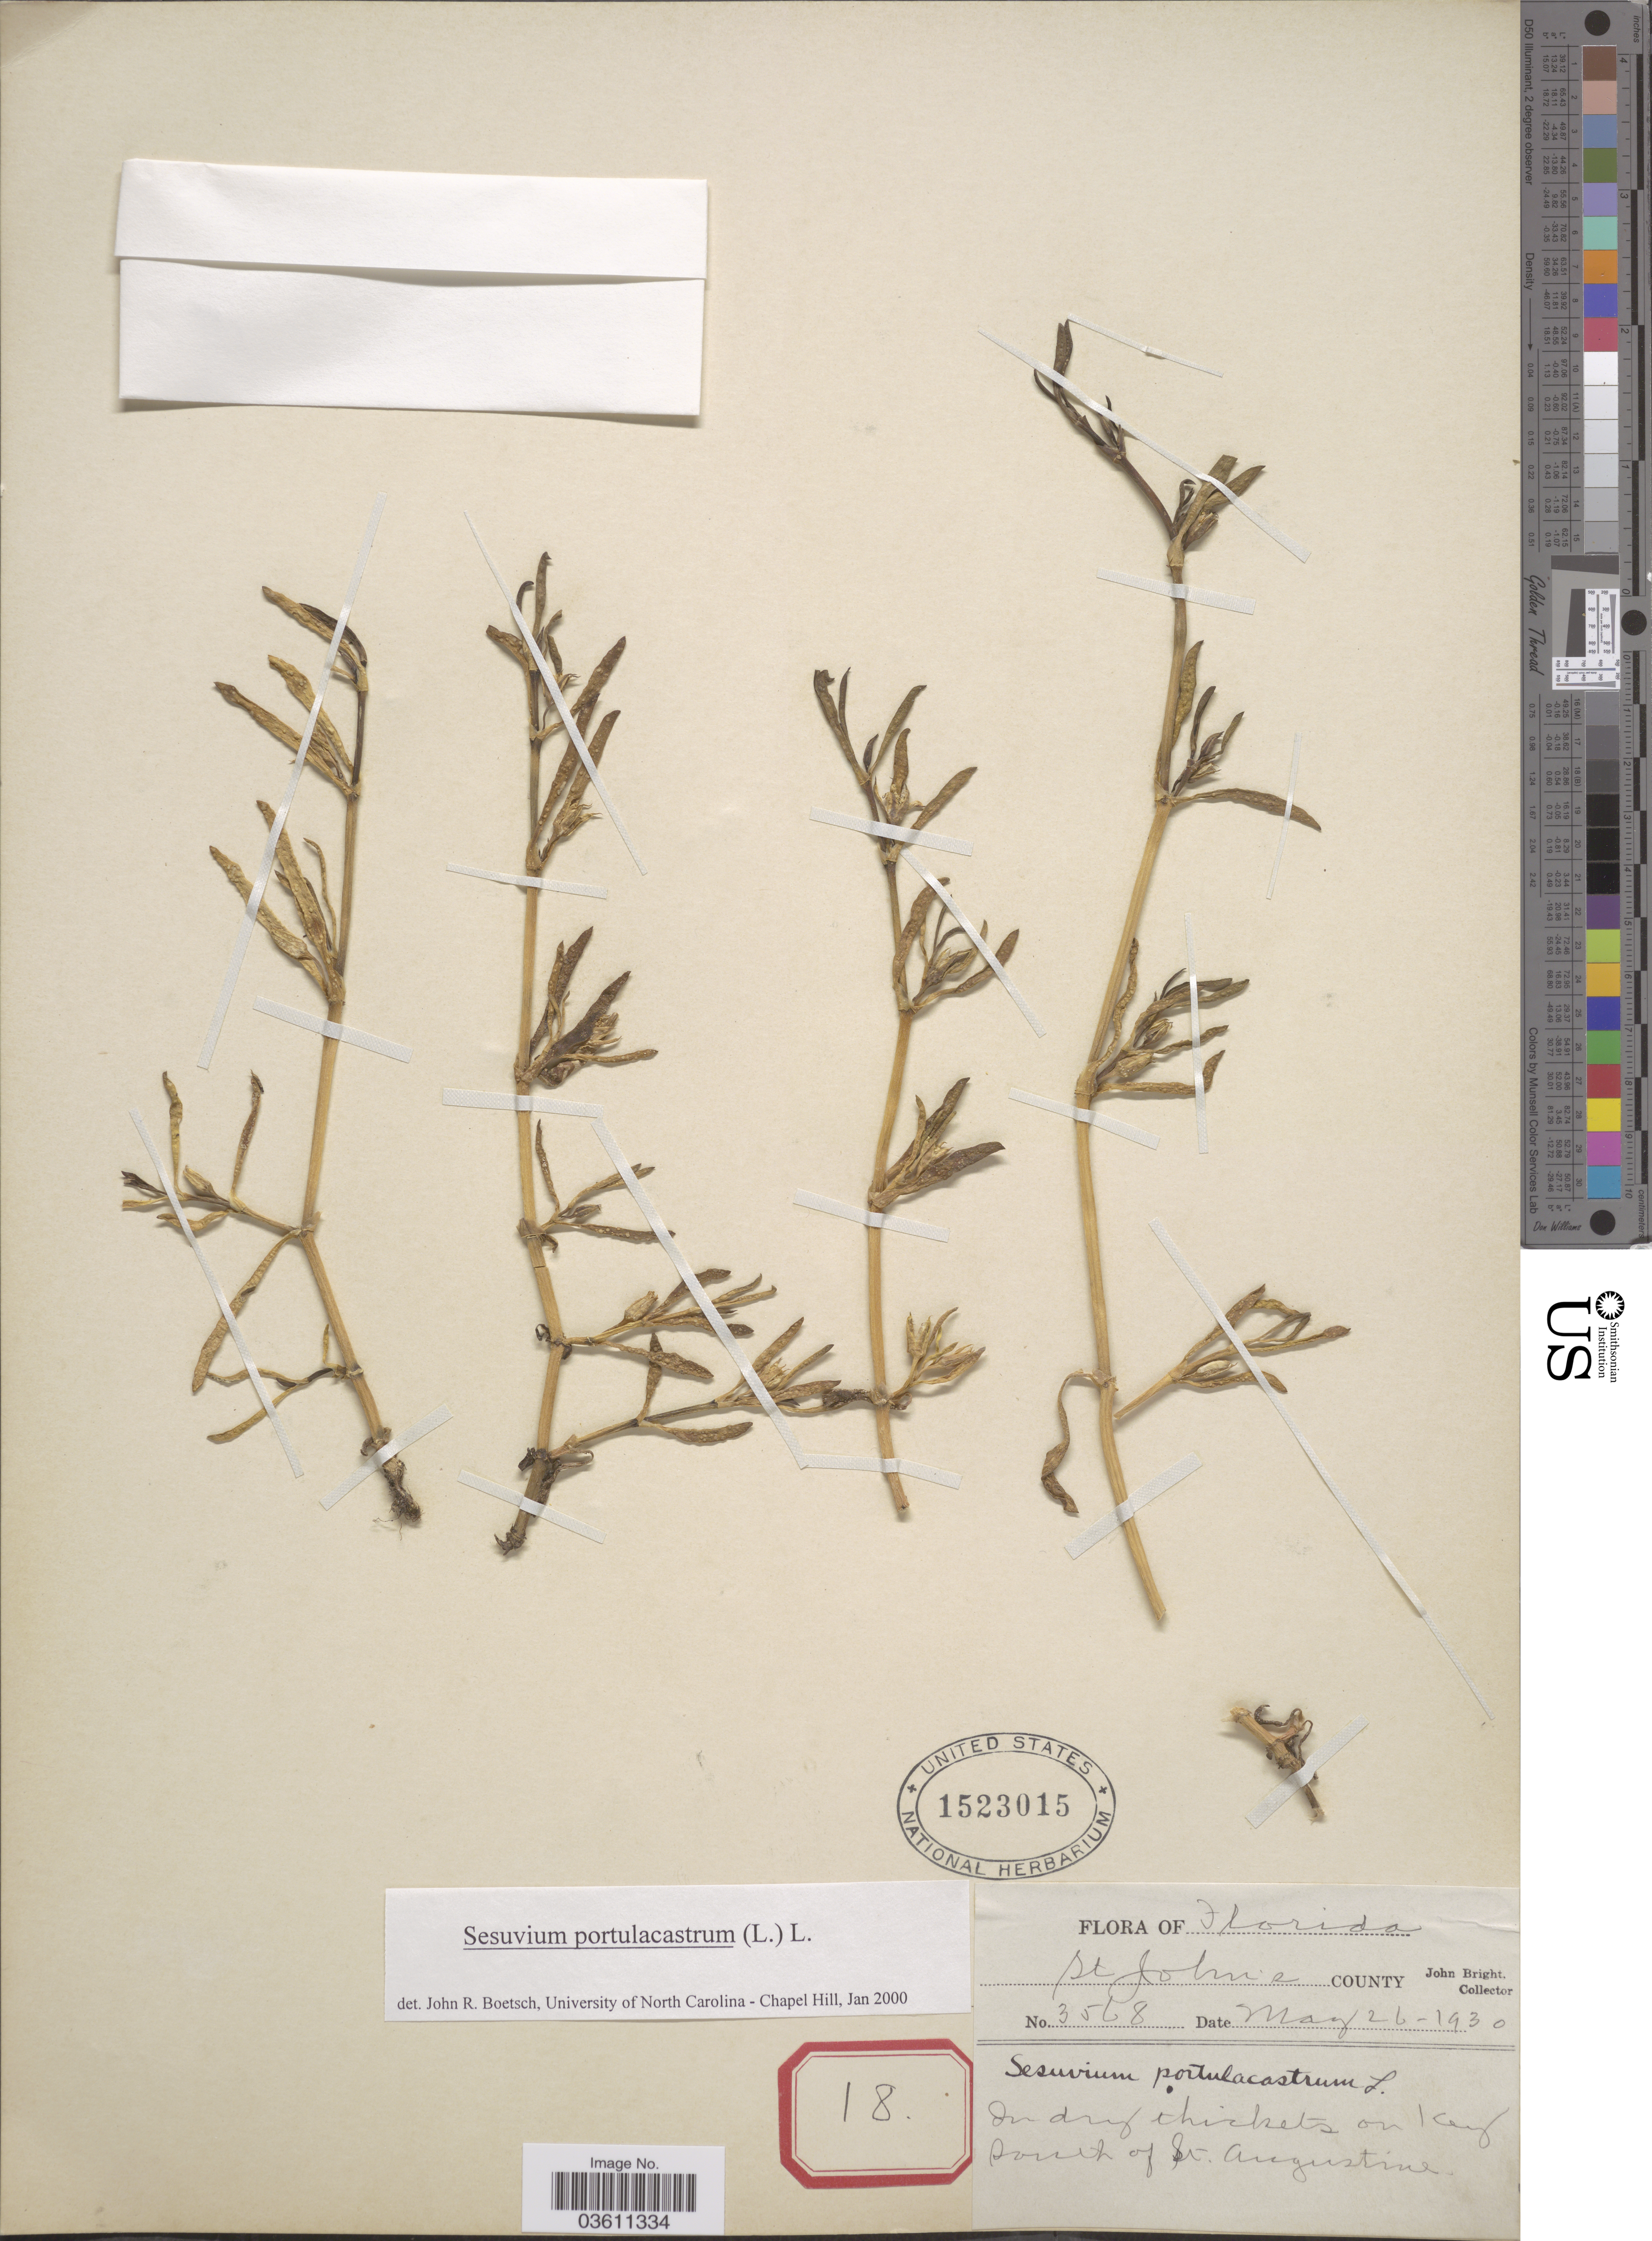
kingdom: Plantae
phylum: Tracheophyta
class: Magnoliopsida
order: Caryophyllales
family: Aizoaceae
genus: Sesuvium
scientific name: Sesuvium portulacastrum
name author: (L.) L.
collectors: J. Bright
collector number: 3568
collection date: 1930-05-26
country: United States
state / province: Florida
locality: St John's County. On Key south of St. Augustine.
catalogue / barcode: US 1523015